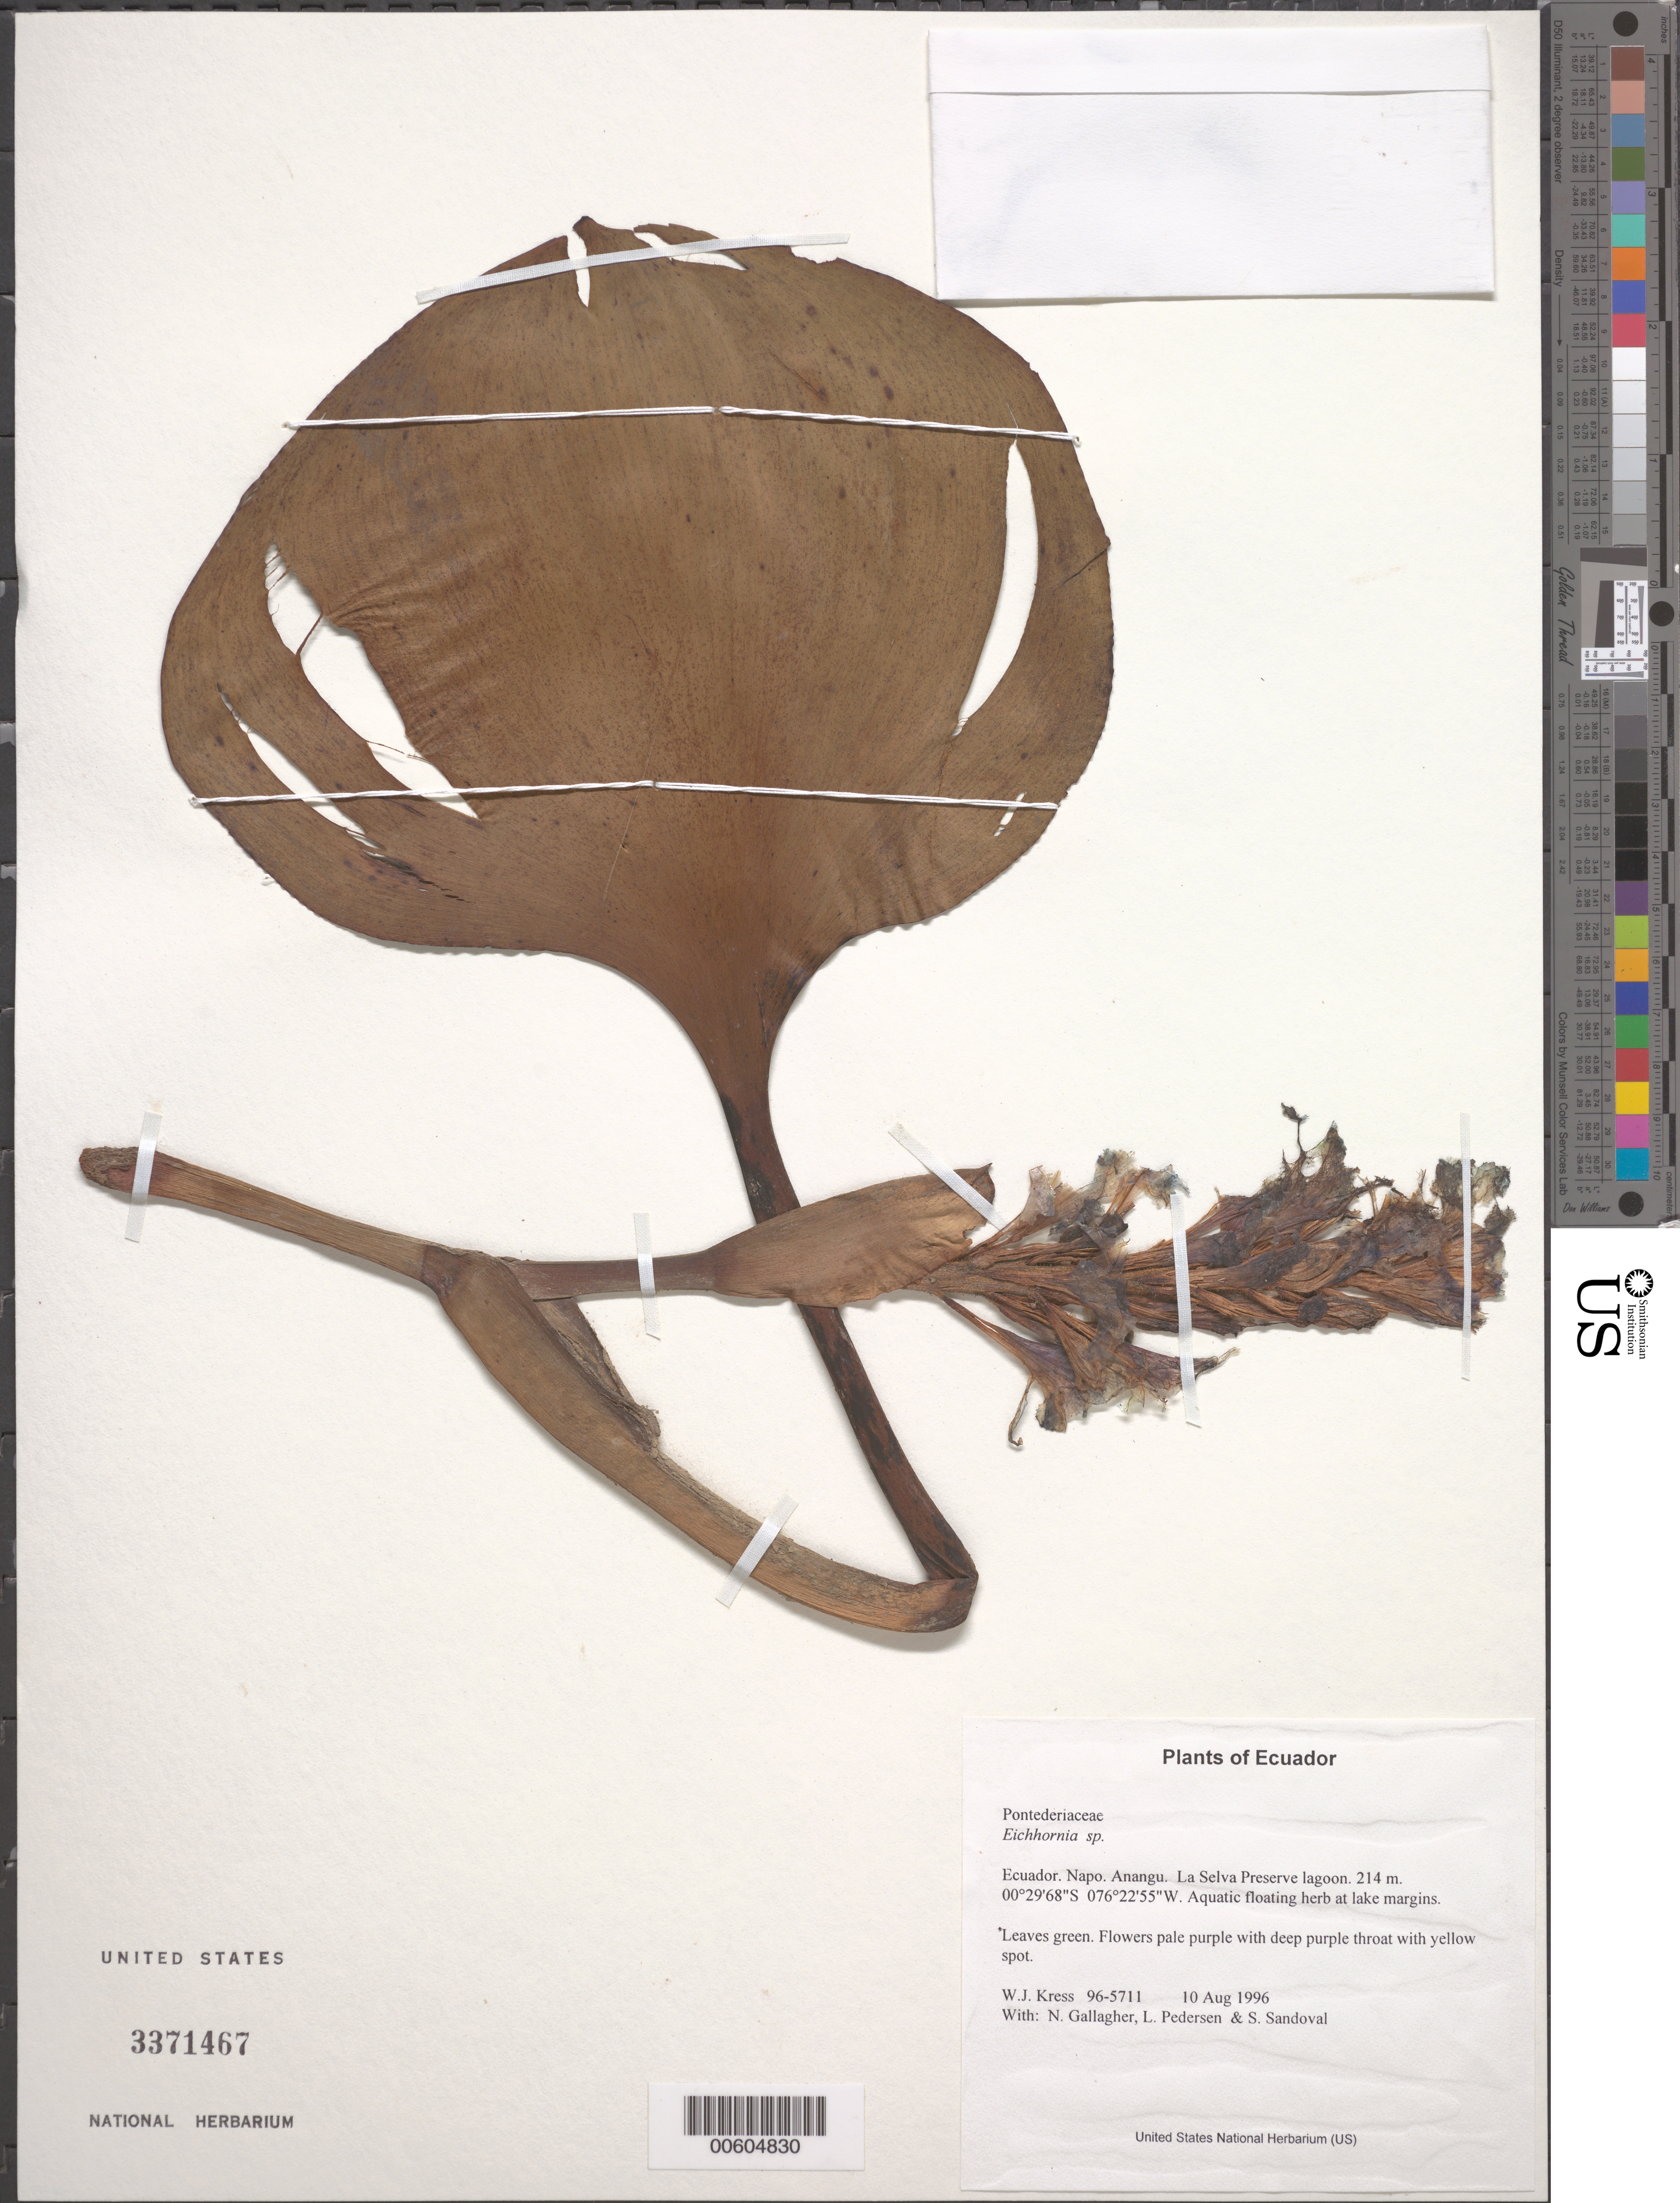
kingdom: Plantae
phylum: Tracheophyta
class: Liliopsida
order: Commelinales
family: Pontederiaceae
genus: Eichhornia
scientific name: Eichhornia sp.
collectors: W. J. Kress, N. L. Gallagher, L. Pedersen & S. Sandoval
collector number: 96-5711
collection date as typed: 10 Aug 1996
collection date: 1996-08-10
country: Ecuador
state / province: Napo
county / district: Anangu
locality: La Selva Preserve lagoon.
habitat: Aquatic floating herb at lake margins.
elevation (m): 214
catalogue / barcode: US 3371467